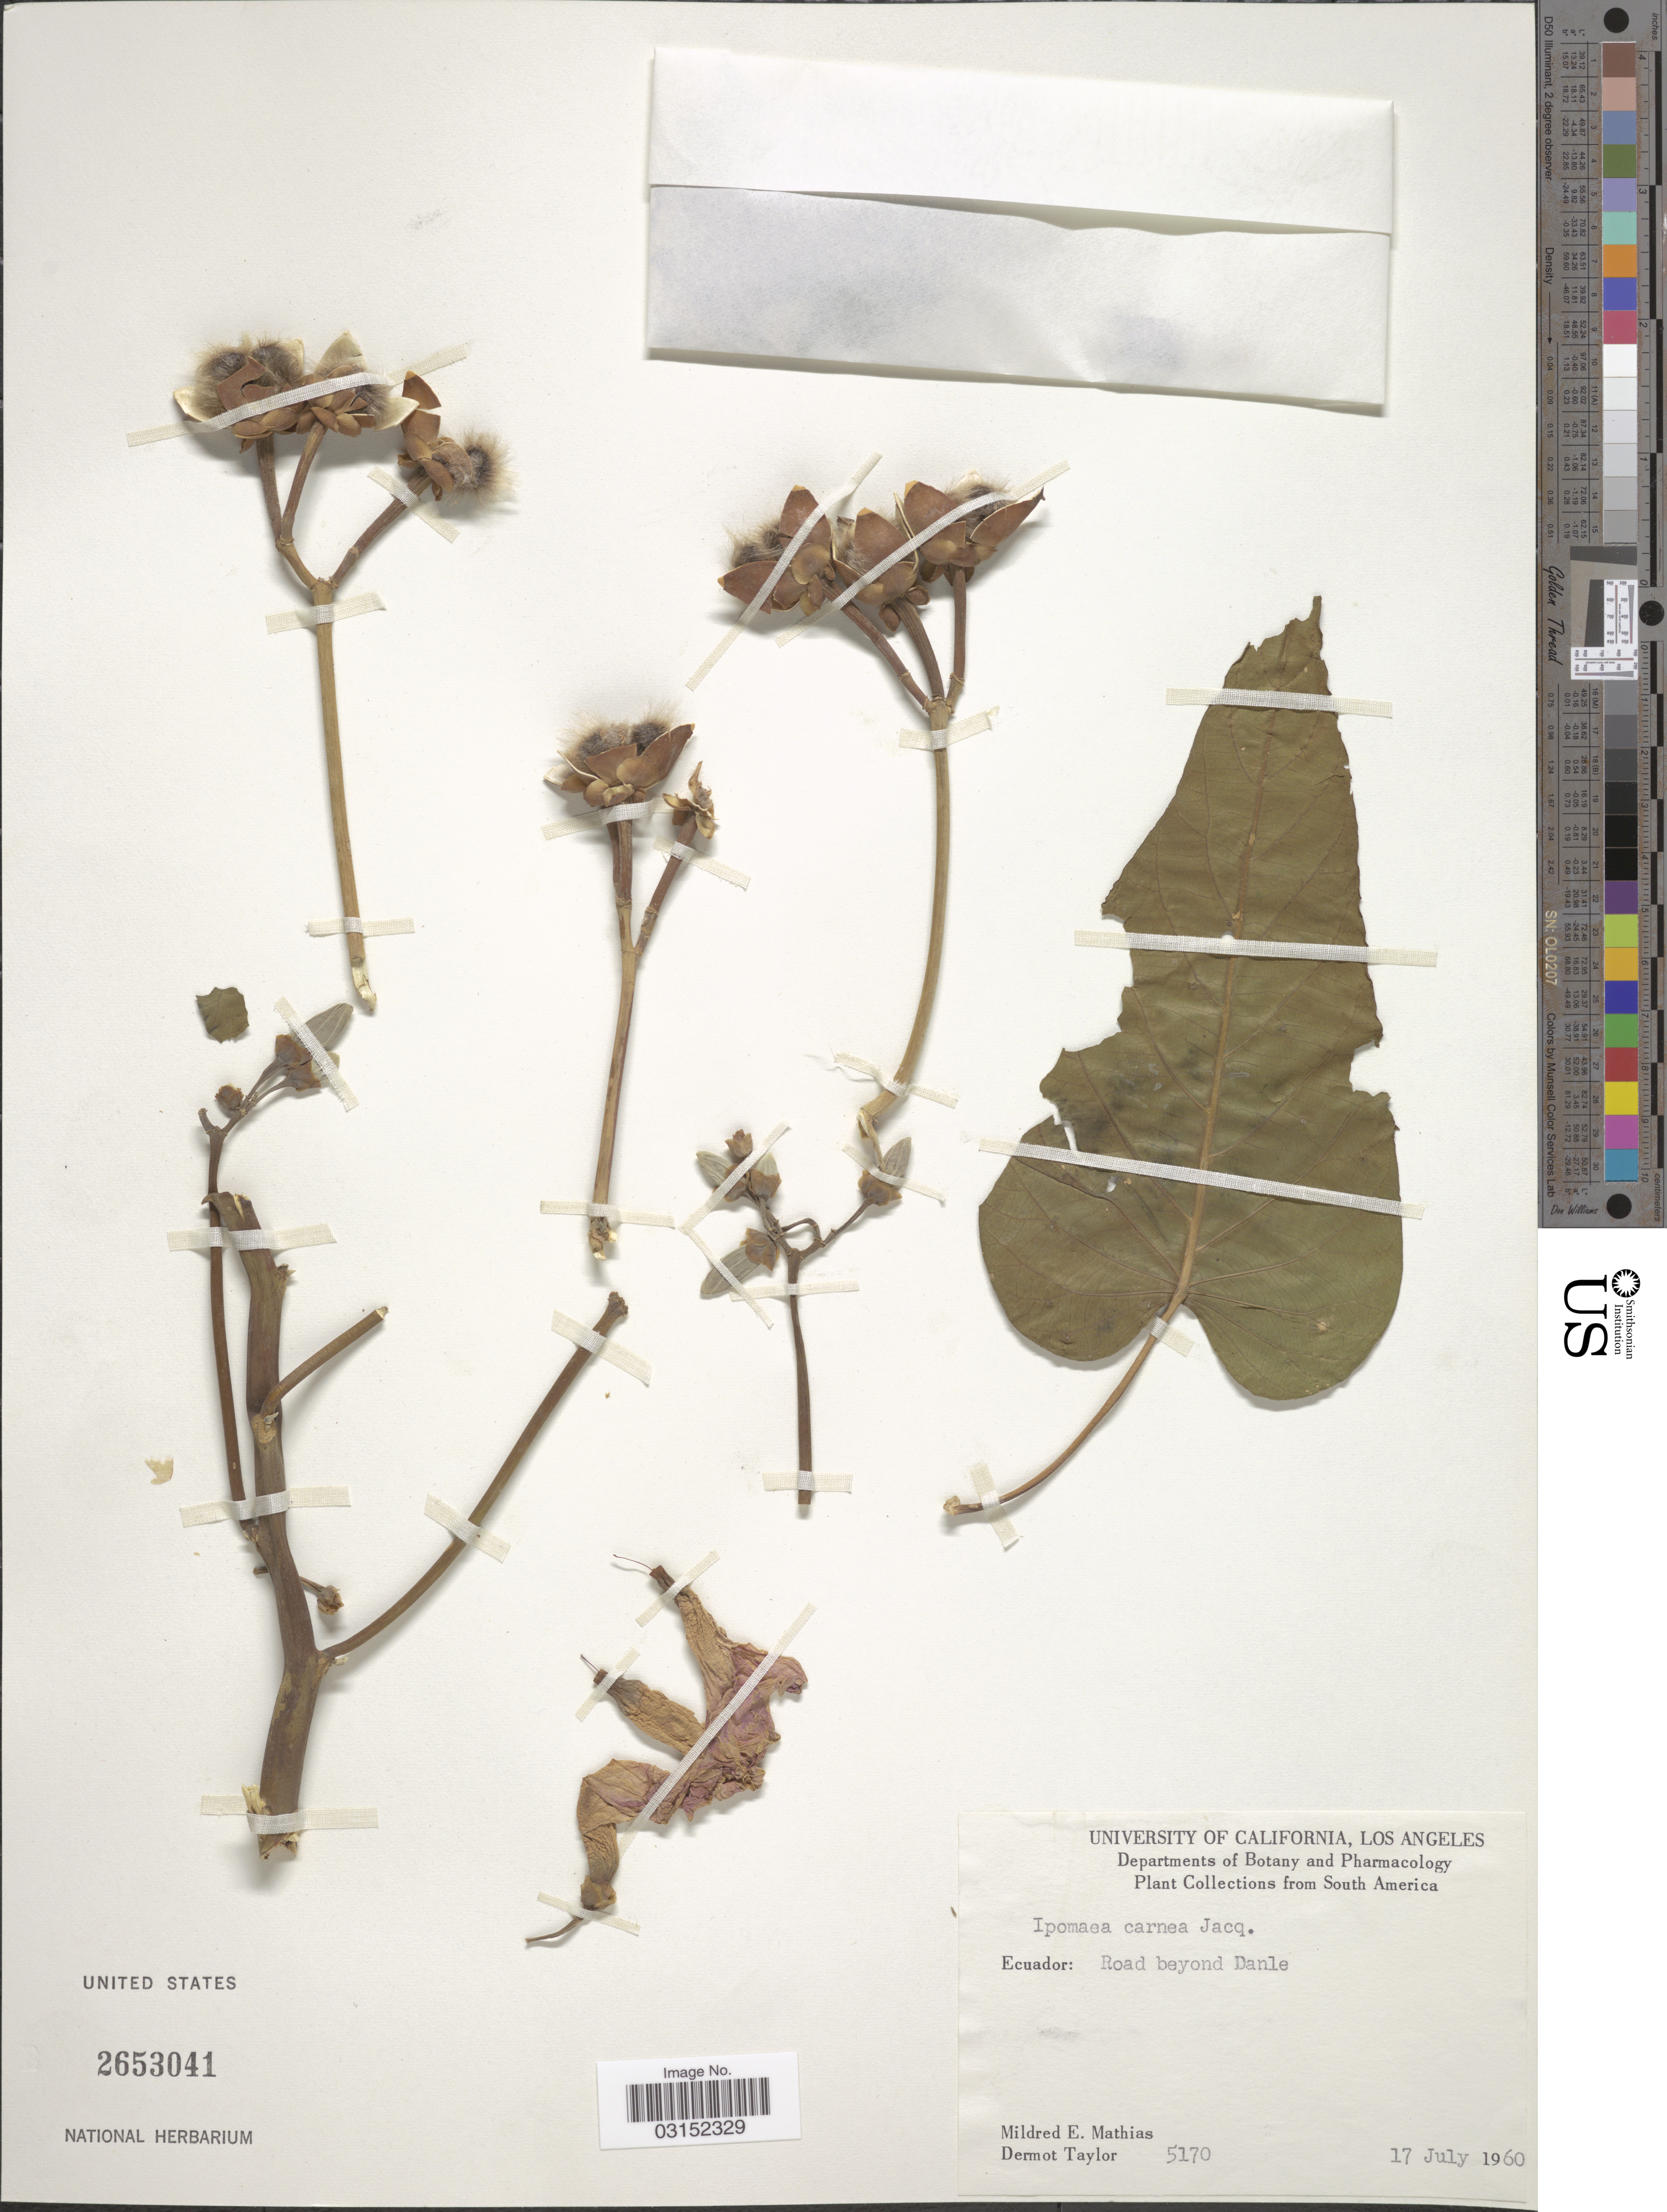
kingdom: Plantae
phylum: Tracheophyta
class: Magnoliopsida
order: Solanales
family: Convolvulaceae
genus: Ipomoea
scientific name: Ipomoea carnea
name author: Jacq.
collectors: M. E. Mathias & D. Taylor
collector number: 5170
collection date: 1960-07-17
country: Ecuador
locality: Ecuador: Road beyond Danle.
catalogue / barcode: US 2653041